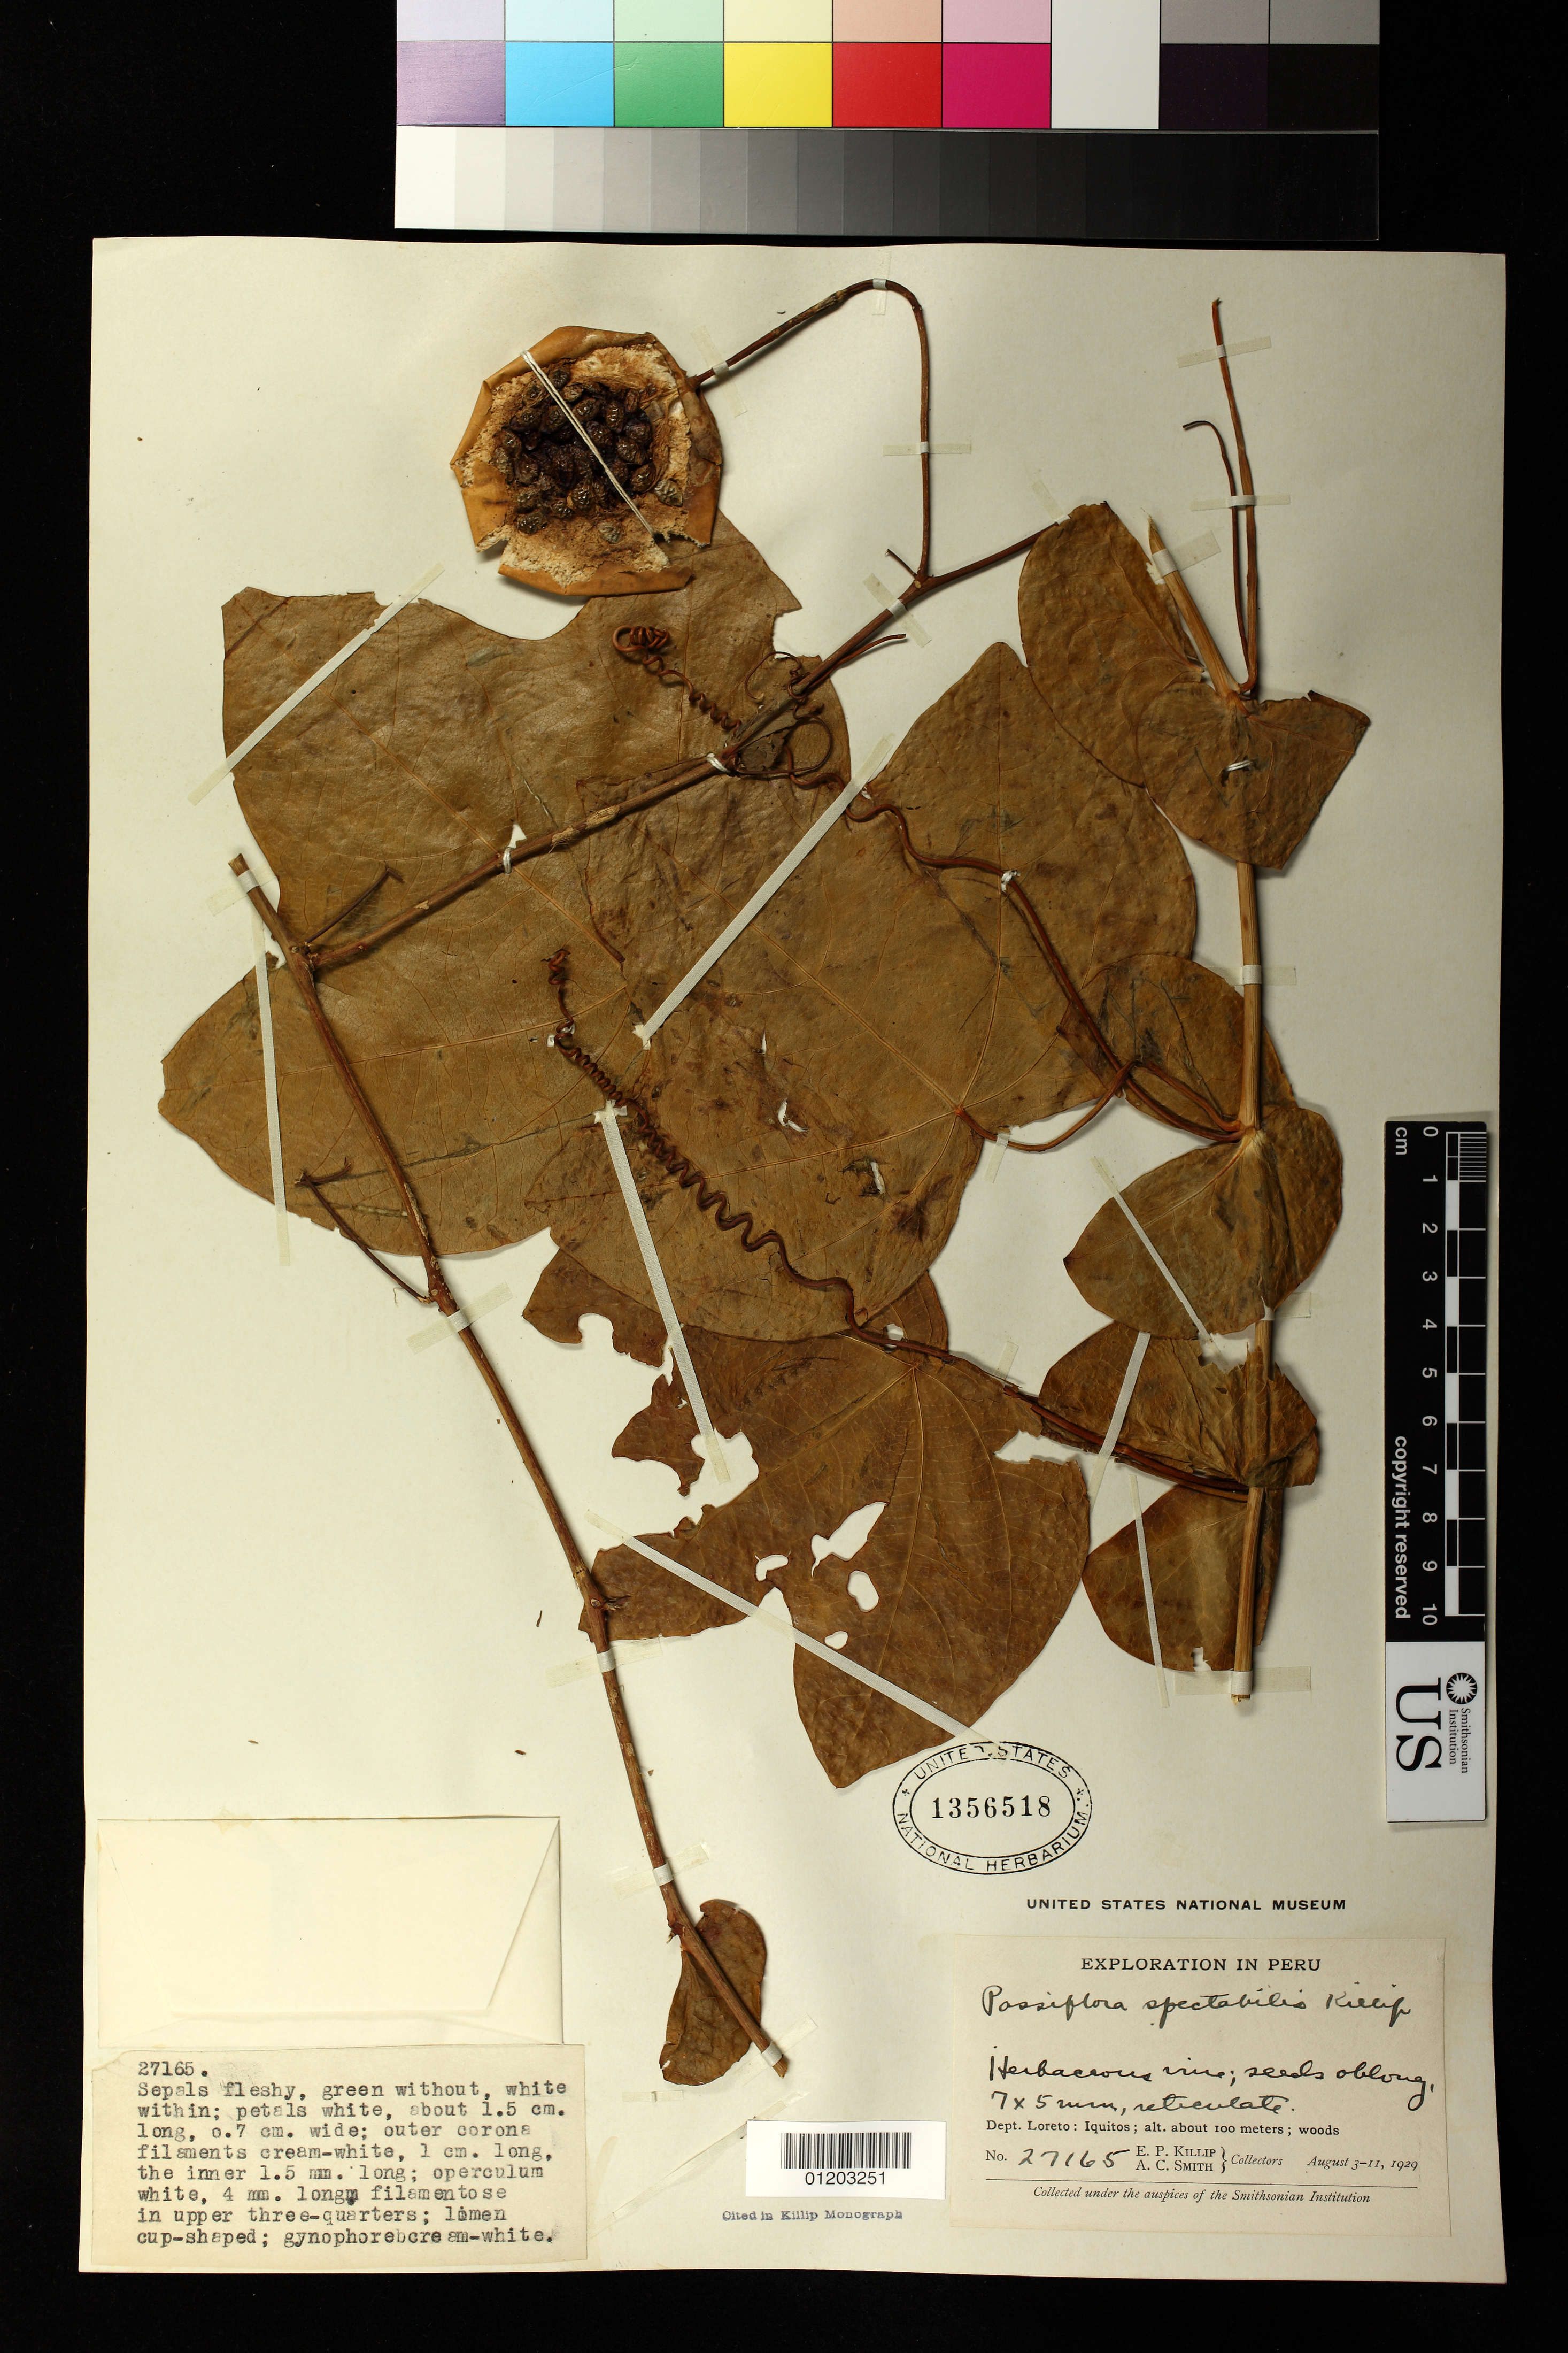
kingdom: Plantae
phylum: Tracheophyta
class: Magnoliopsida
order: Malpighiales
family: Passifloraceae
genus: Passiflora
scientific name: Passiflora spectabilis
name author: Killip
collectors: E. P. Killip & A. C. Smith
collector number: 27165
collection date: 1929-08-03/1929-08-11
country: Peru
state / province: Loreto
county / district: Maynas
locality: Iquitos, woods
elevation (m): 100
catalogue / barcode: US 1356518